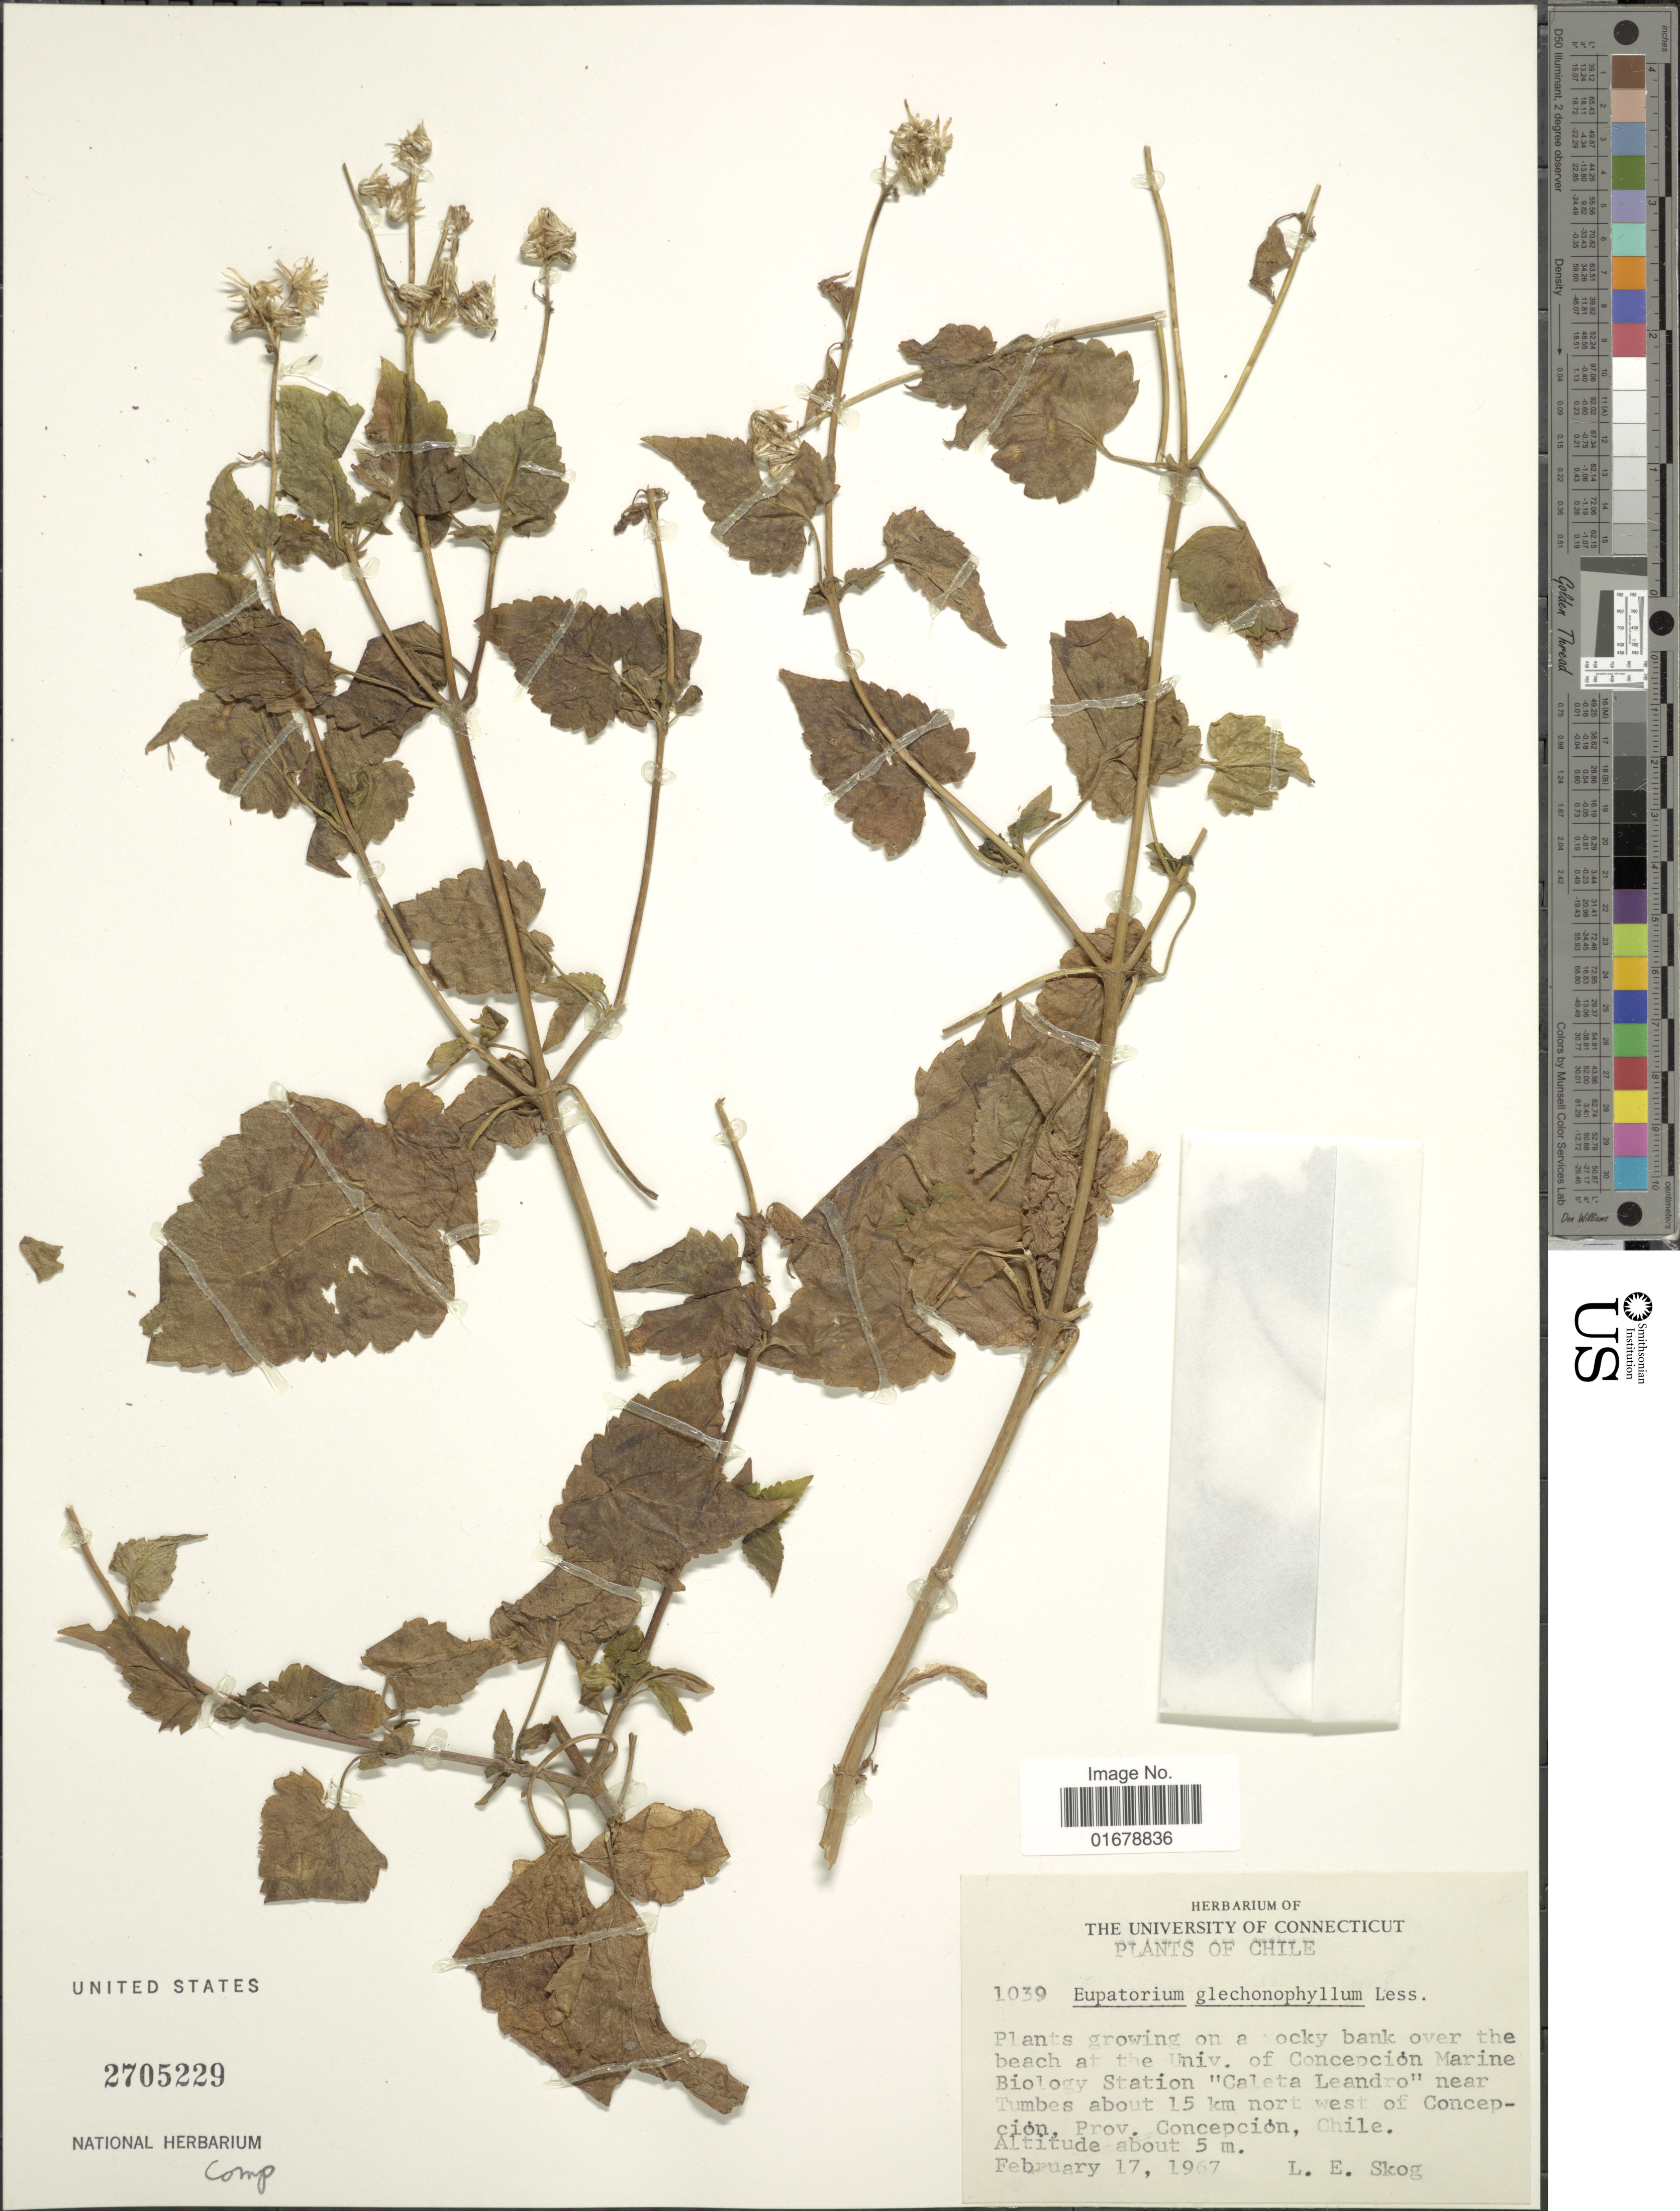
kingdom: Plantae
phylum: Tracheophyta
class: Magnoliopsida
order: Asterales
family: Asteraceae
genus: Ageratina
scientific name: Ageratina glechonophylla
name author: (Less.) R.M. King & H. Rob.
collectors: L. E. Skog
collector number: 1039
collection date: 1967-02-17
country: Paraguay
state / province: Concepcion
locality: Chile. on a rocky bank over the beach at the Univ. of Concepcion Marine Biology Station "Caleta Leandro" near Tumbes about 15 km north west of Concepcion. Prov. Concepcion, Chile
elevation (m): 5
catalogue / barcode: US 2705229